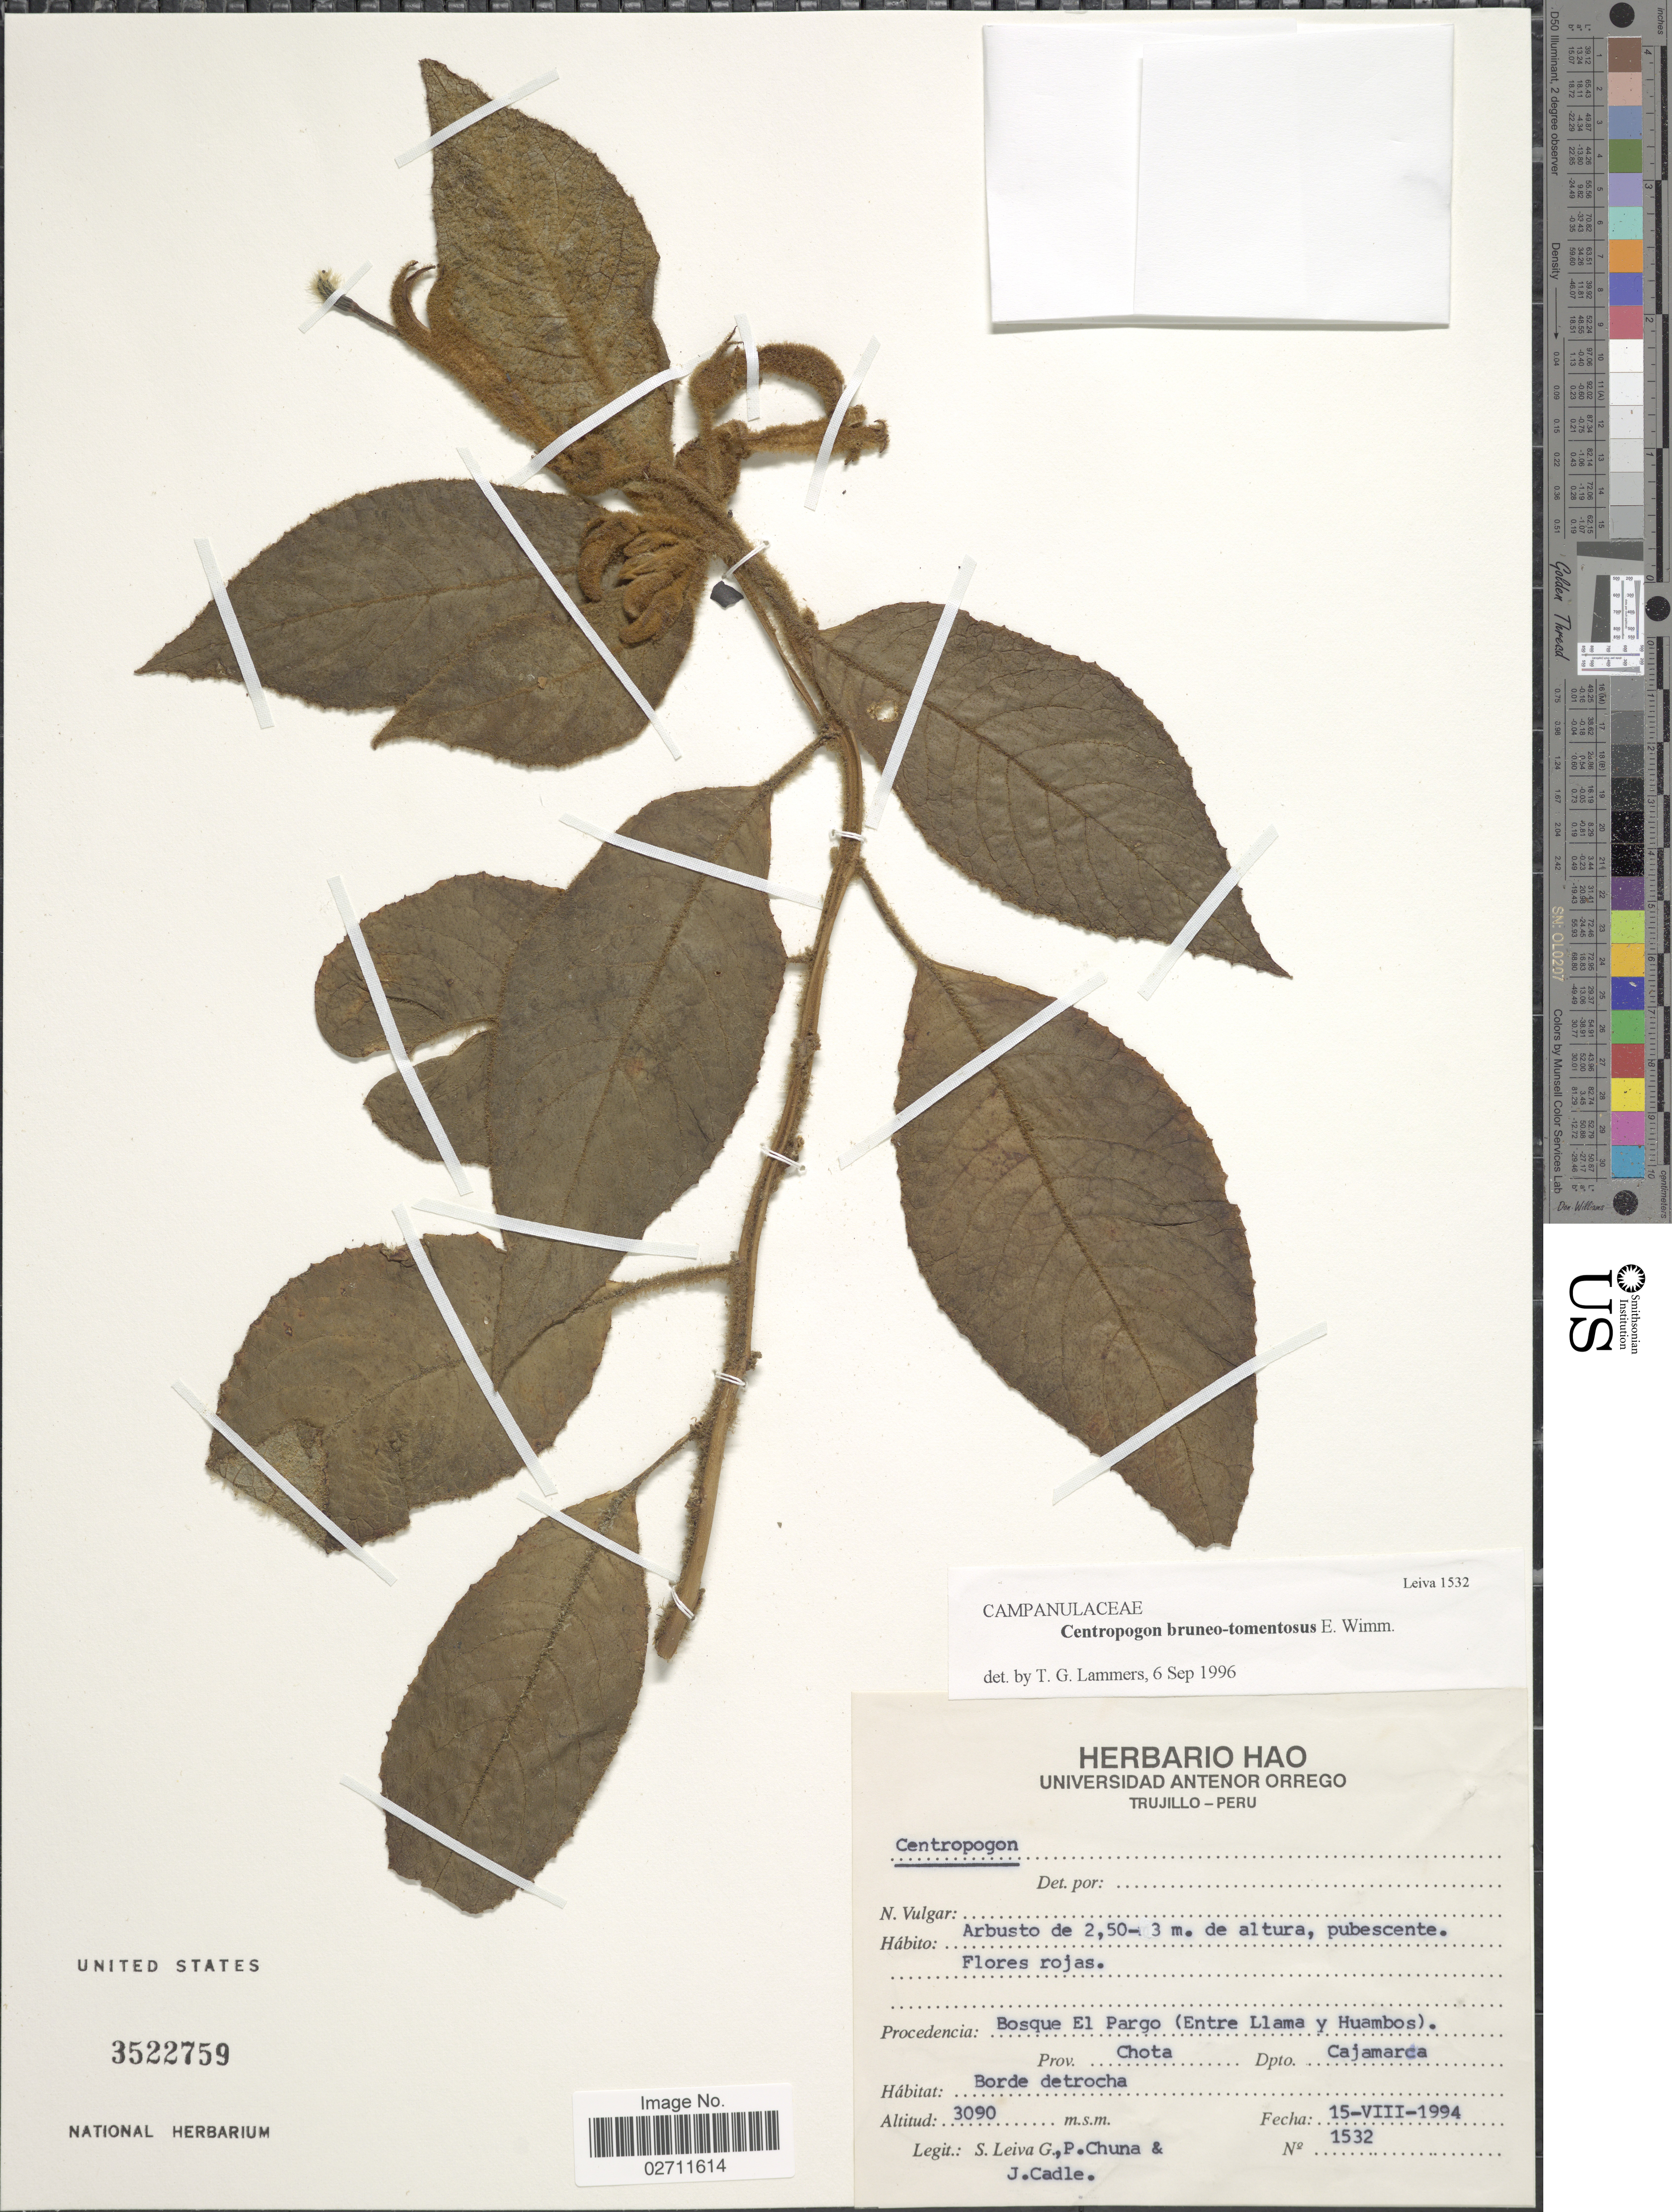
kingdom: Plantae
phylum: Tracheophyta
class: Magnoliopsida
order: Asterales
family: Campanulaceae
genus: Centropogon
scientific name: Centropogon bruneotomentosus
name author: E. Wimm.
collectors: S. Leiva G., P. Chuna & J. Cadle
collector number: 1532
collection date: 1994-08-15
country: Peru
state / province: Cajamarca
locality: Procedencia Bosque El Pargo (Entre Llama y Huambos) Prov. Chota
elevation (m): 3090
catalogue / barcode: US 3522759